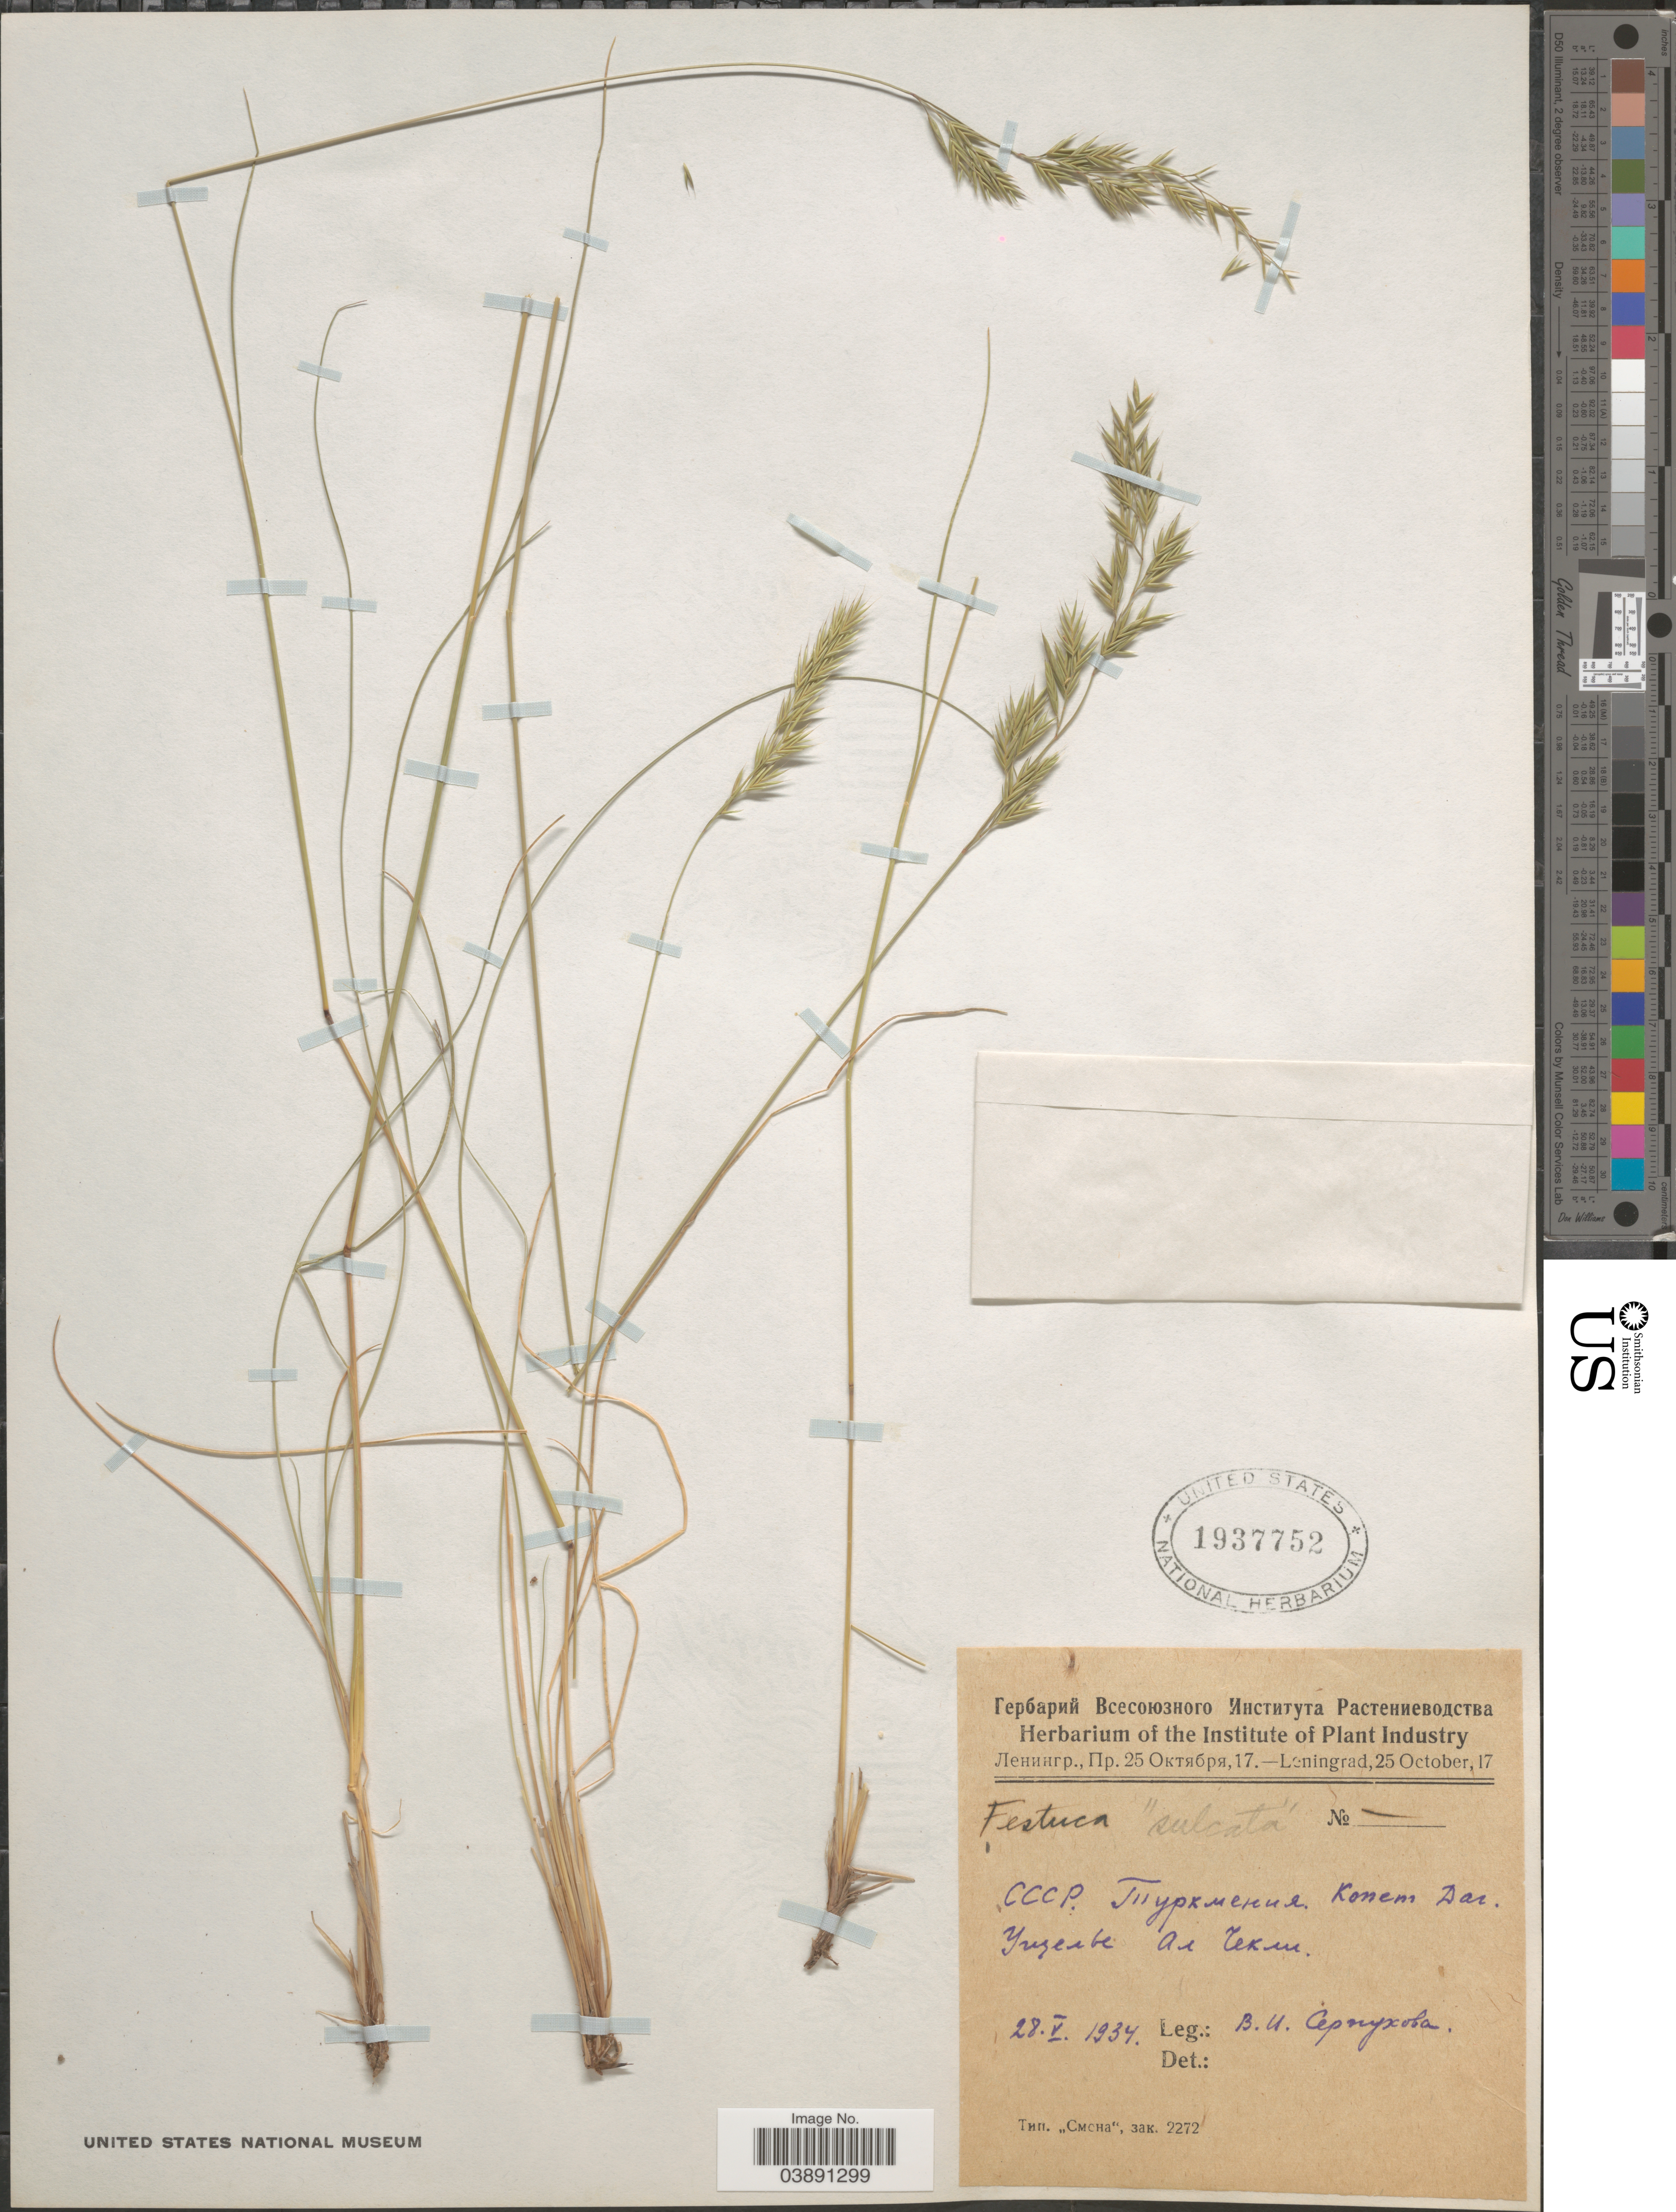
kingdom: Plantae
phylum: Tracheophyta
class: Liliopsida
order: Poales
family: Poaceae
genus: Festuca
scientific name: Festuca sp.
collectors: V. Serpukhova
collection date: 1934-05-28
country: Turkmenistan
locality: Kopet Dag, gorge Al Chekli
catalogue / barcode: US 1937752